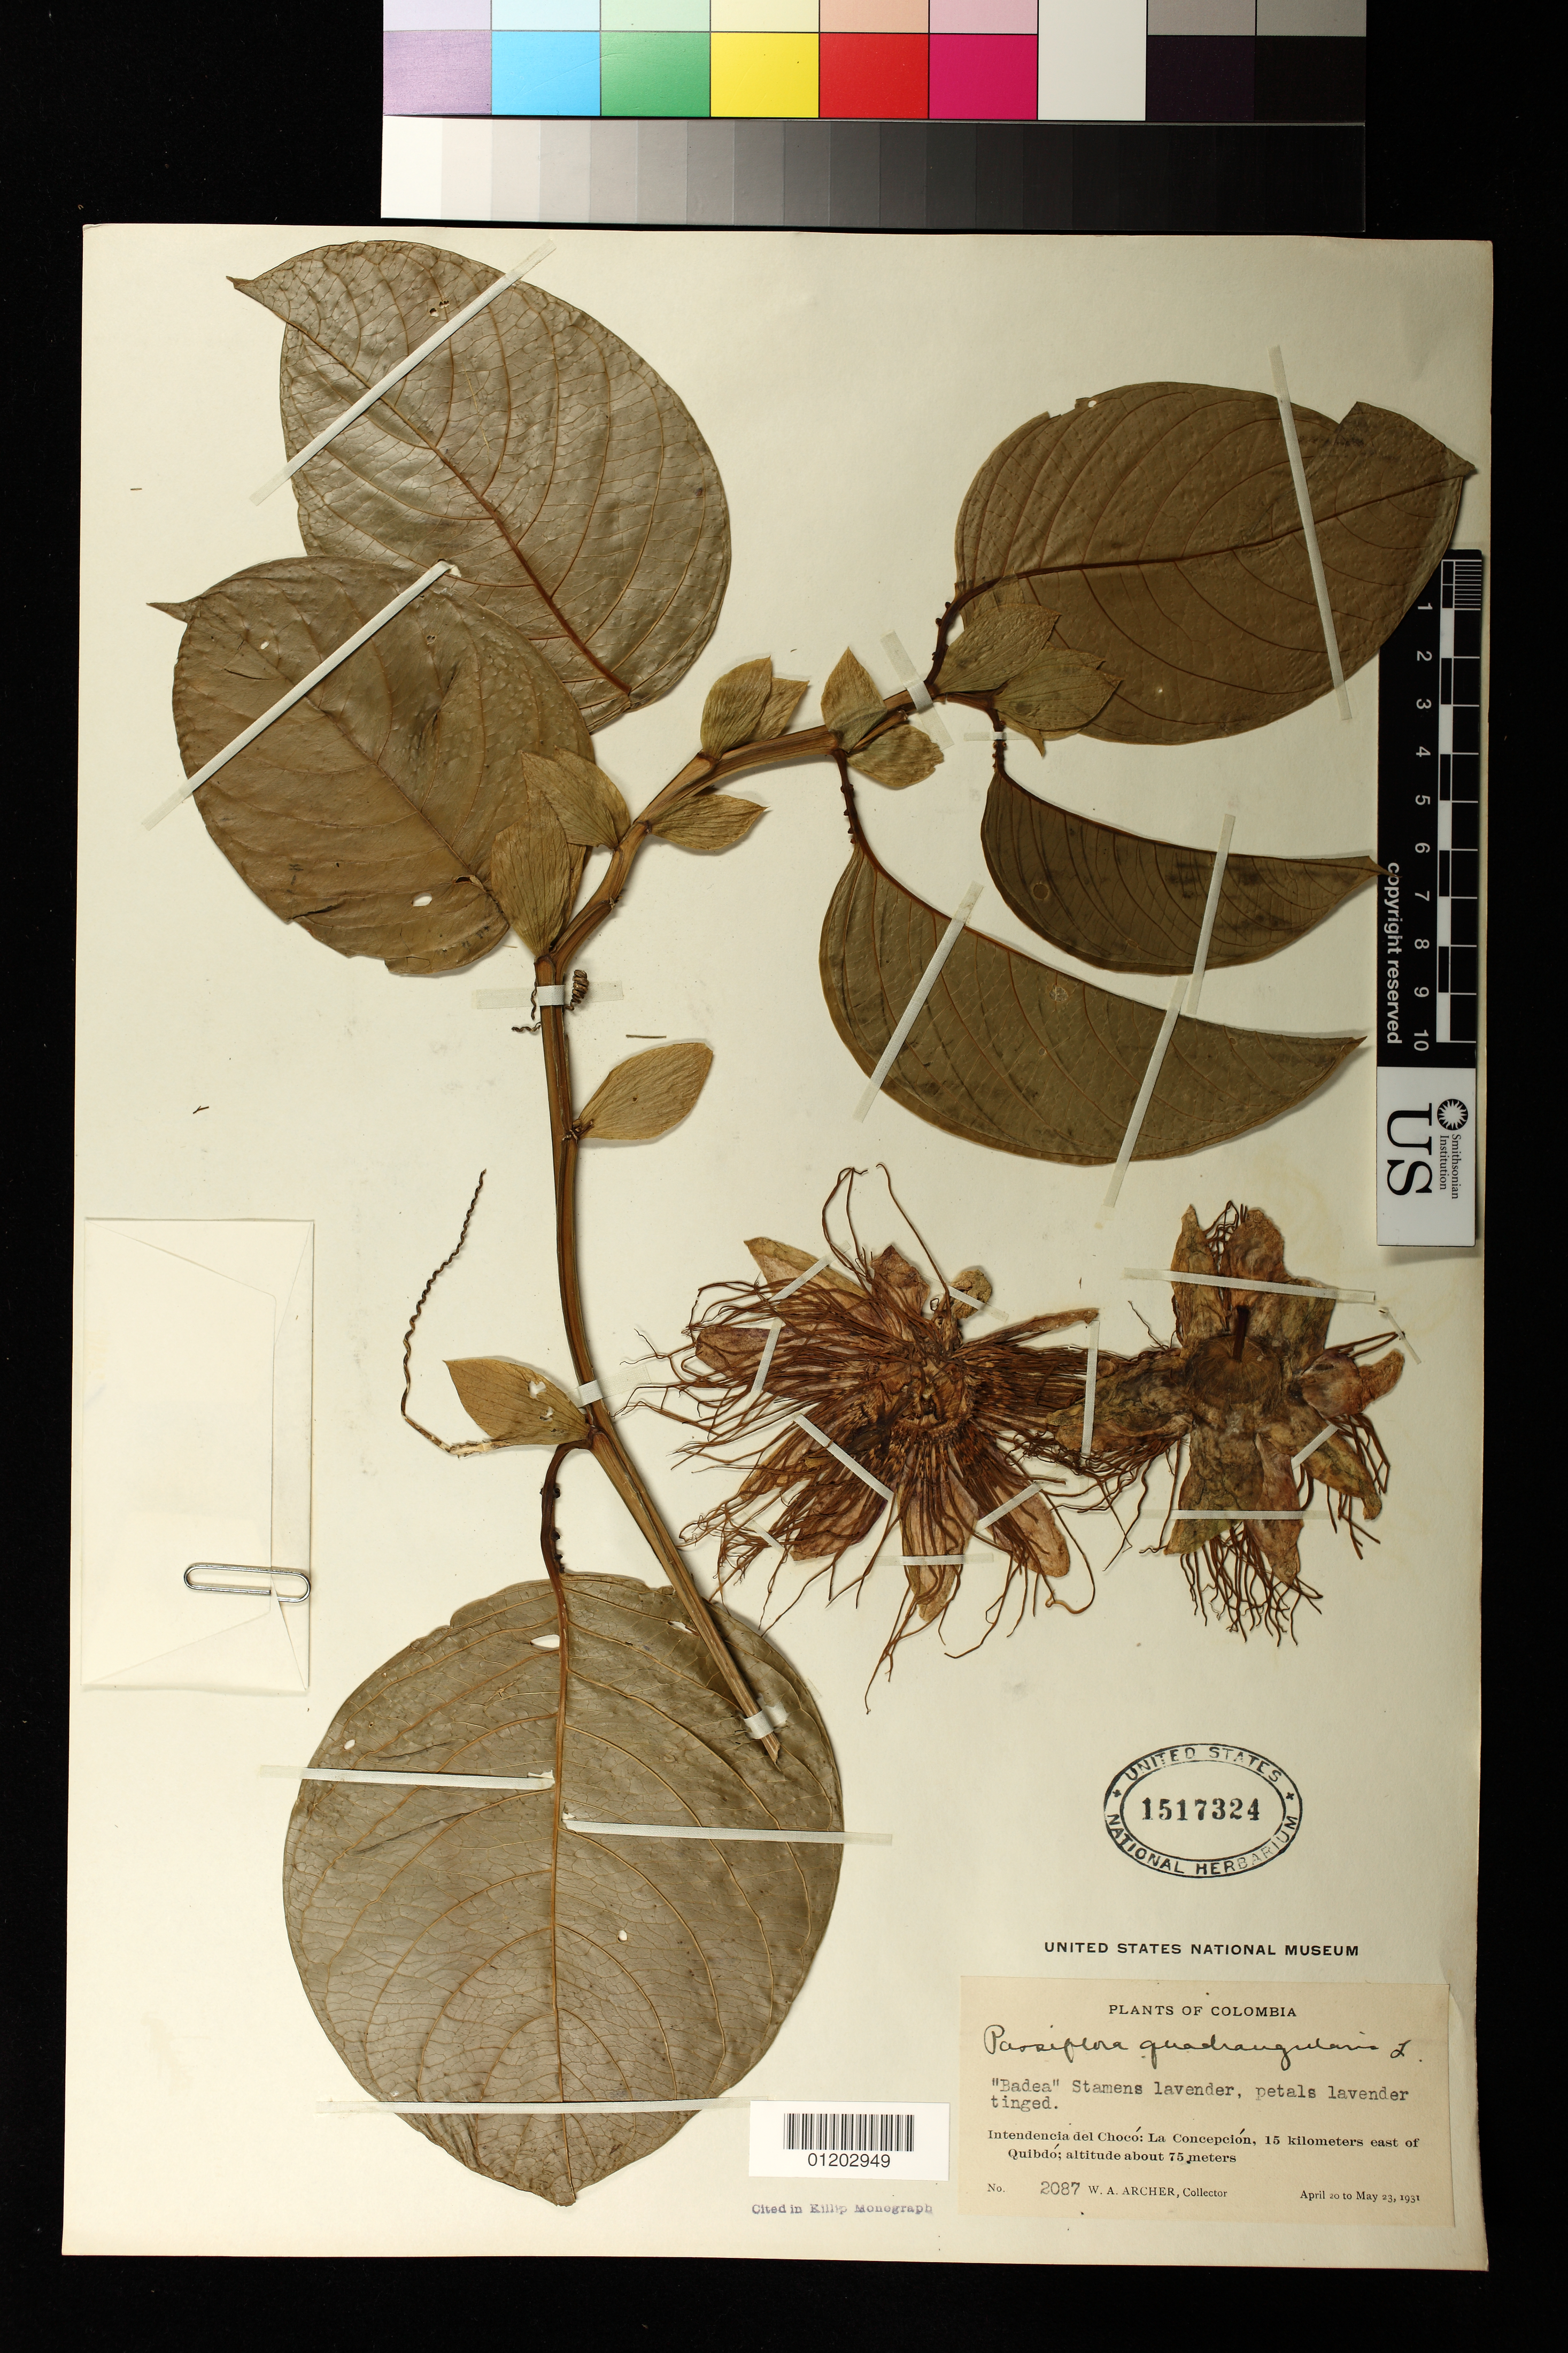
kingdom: Plantae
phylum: Tracheophyta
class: Magnoliopsida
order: Malpighiales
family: Passifloraceae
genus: Passiflora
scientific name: Passiflora quadrangularis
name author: L.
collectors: W. A. Archer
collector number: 2087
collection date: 1931-04-20/1931-05-23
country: Colombia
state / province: Chocó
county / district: La Concepcion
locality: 15 kilometers east of Quibdo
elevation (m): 75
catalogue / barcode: US 1517324